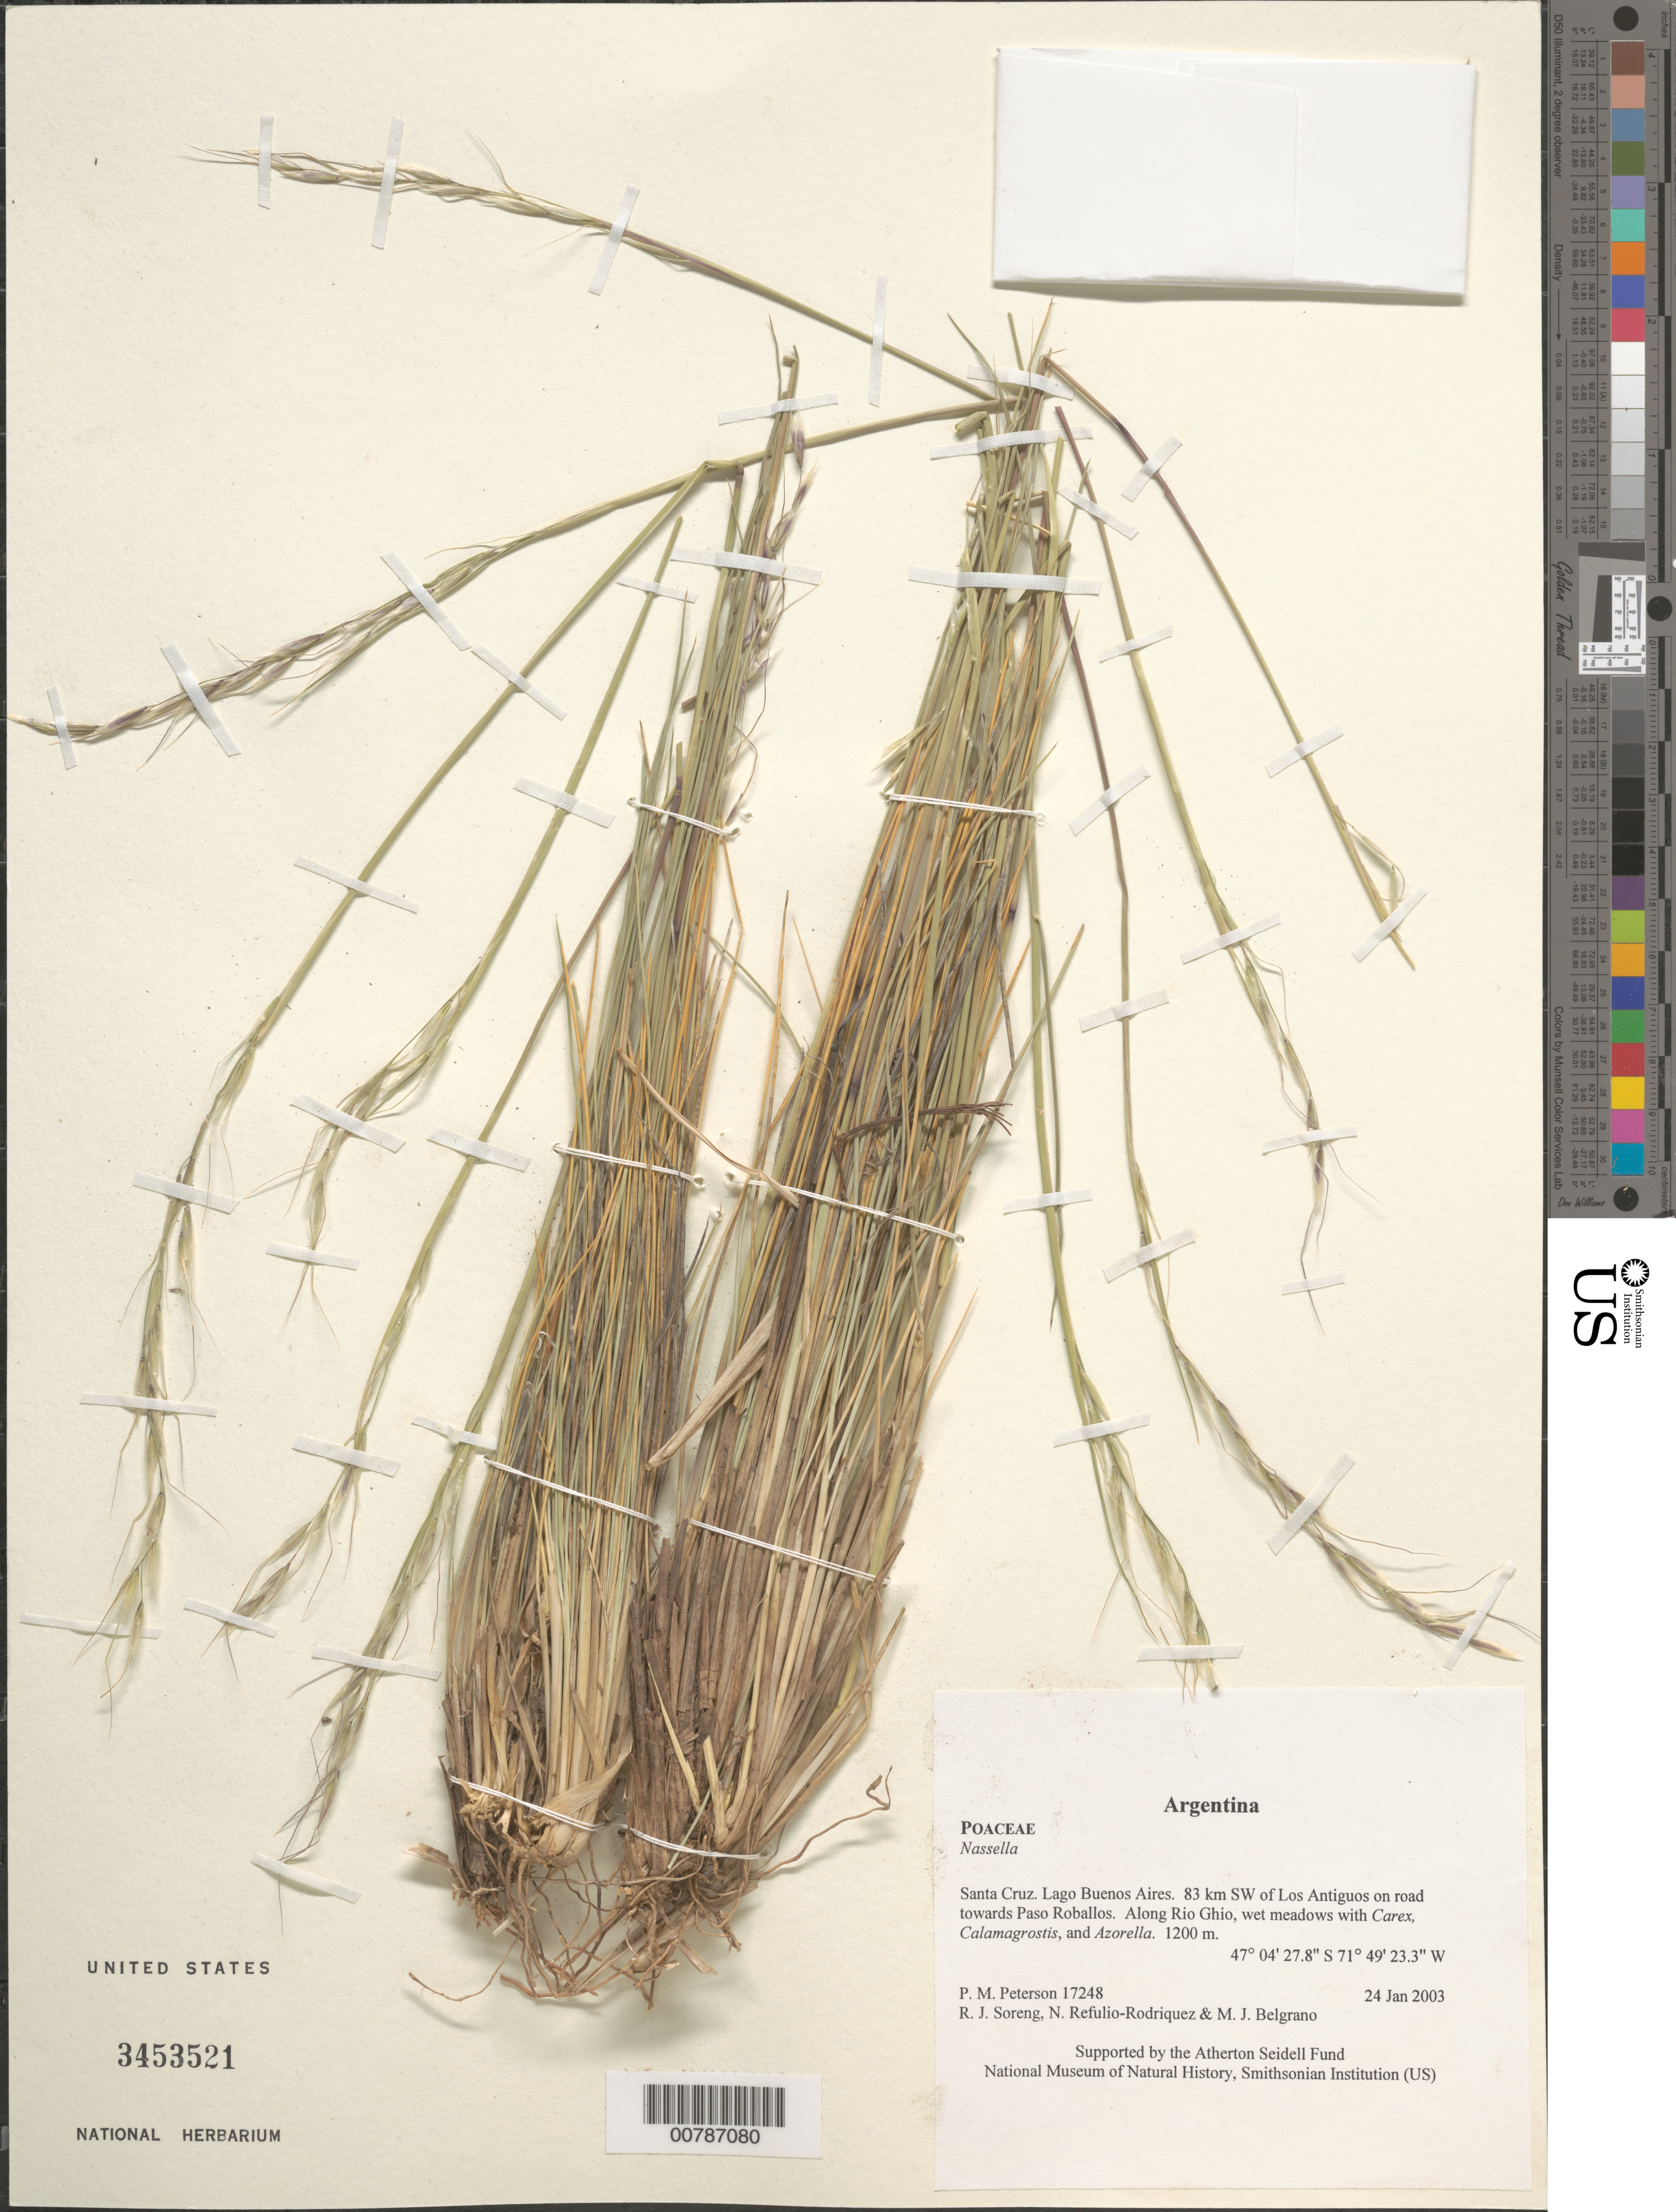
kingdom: Plantae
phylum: Tracheophyta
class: Liliopsida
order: Poales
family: Poaceae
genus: Nassella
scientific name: Nassella sp.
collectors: P. M. Peterson, R. J. Soreng, N. Refulio-Rodríguez & M. Belgrano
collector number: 17248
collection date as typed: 24 Jan 2003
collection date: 2003-01-24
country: Argentina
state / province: Santa Cruz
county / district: Lago Buenos Aires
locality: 83 km SW of Los Antiguos on road towards Paso Roballos. Along Rio Ghio, wet meadows with Carex, Calamagrostis, and Azorella.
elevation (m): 1200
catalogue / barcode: US 3453521